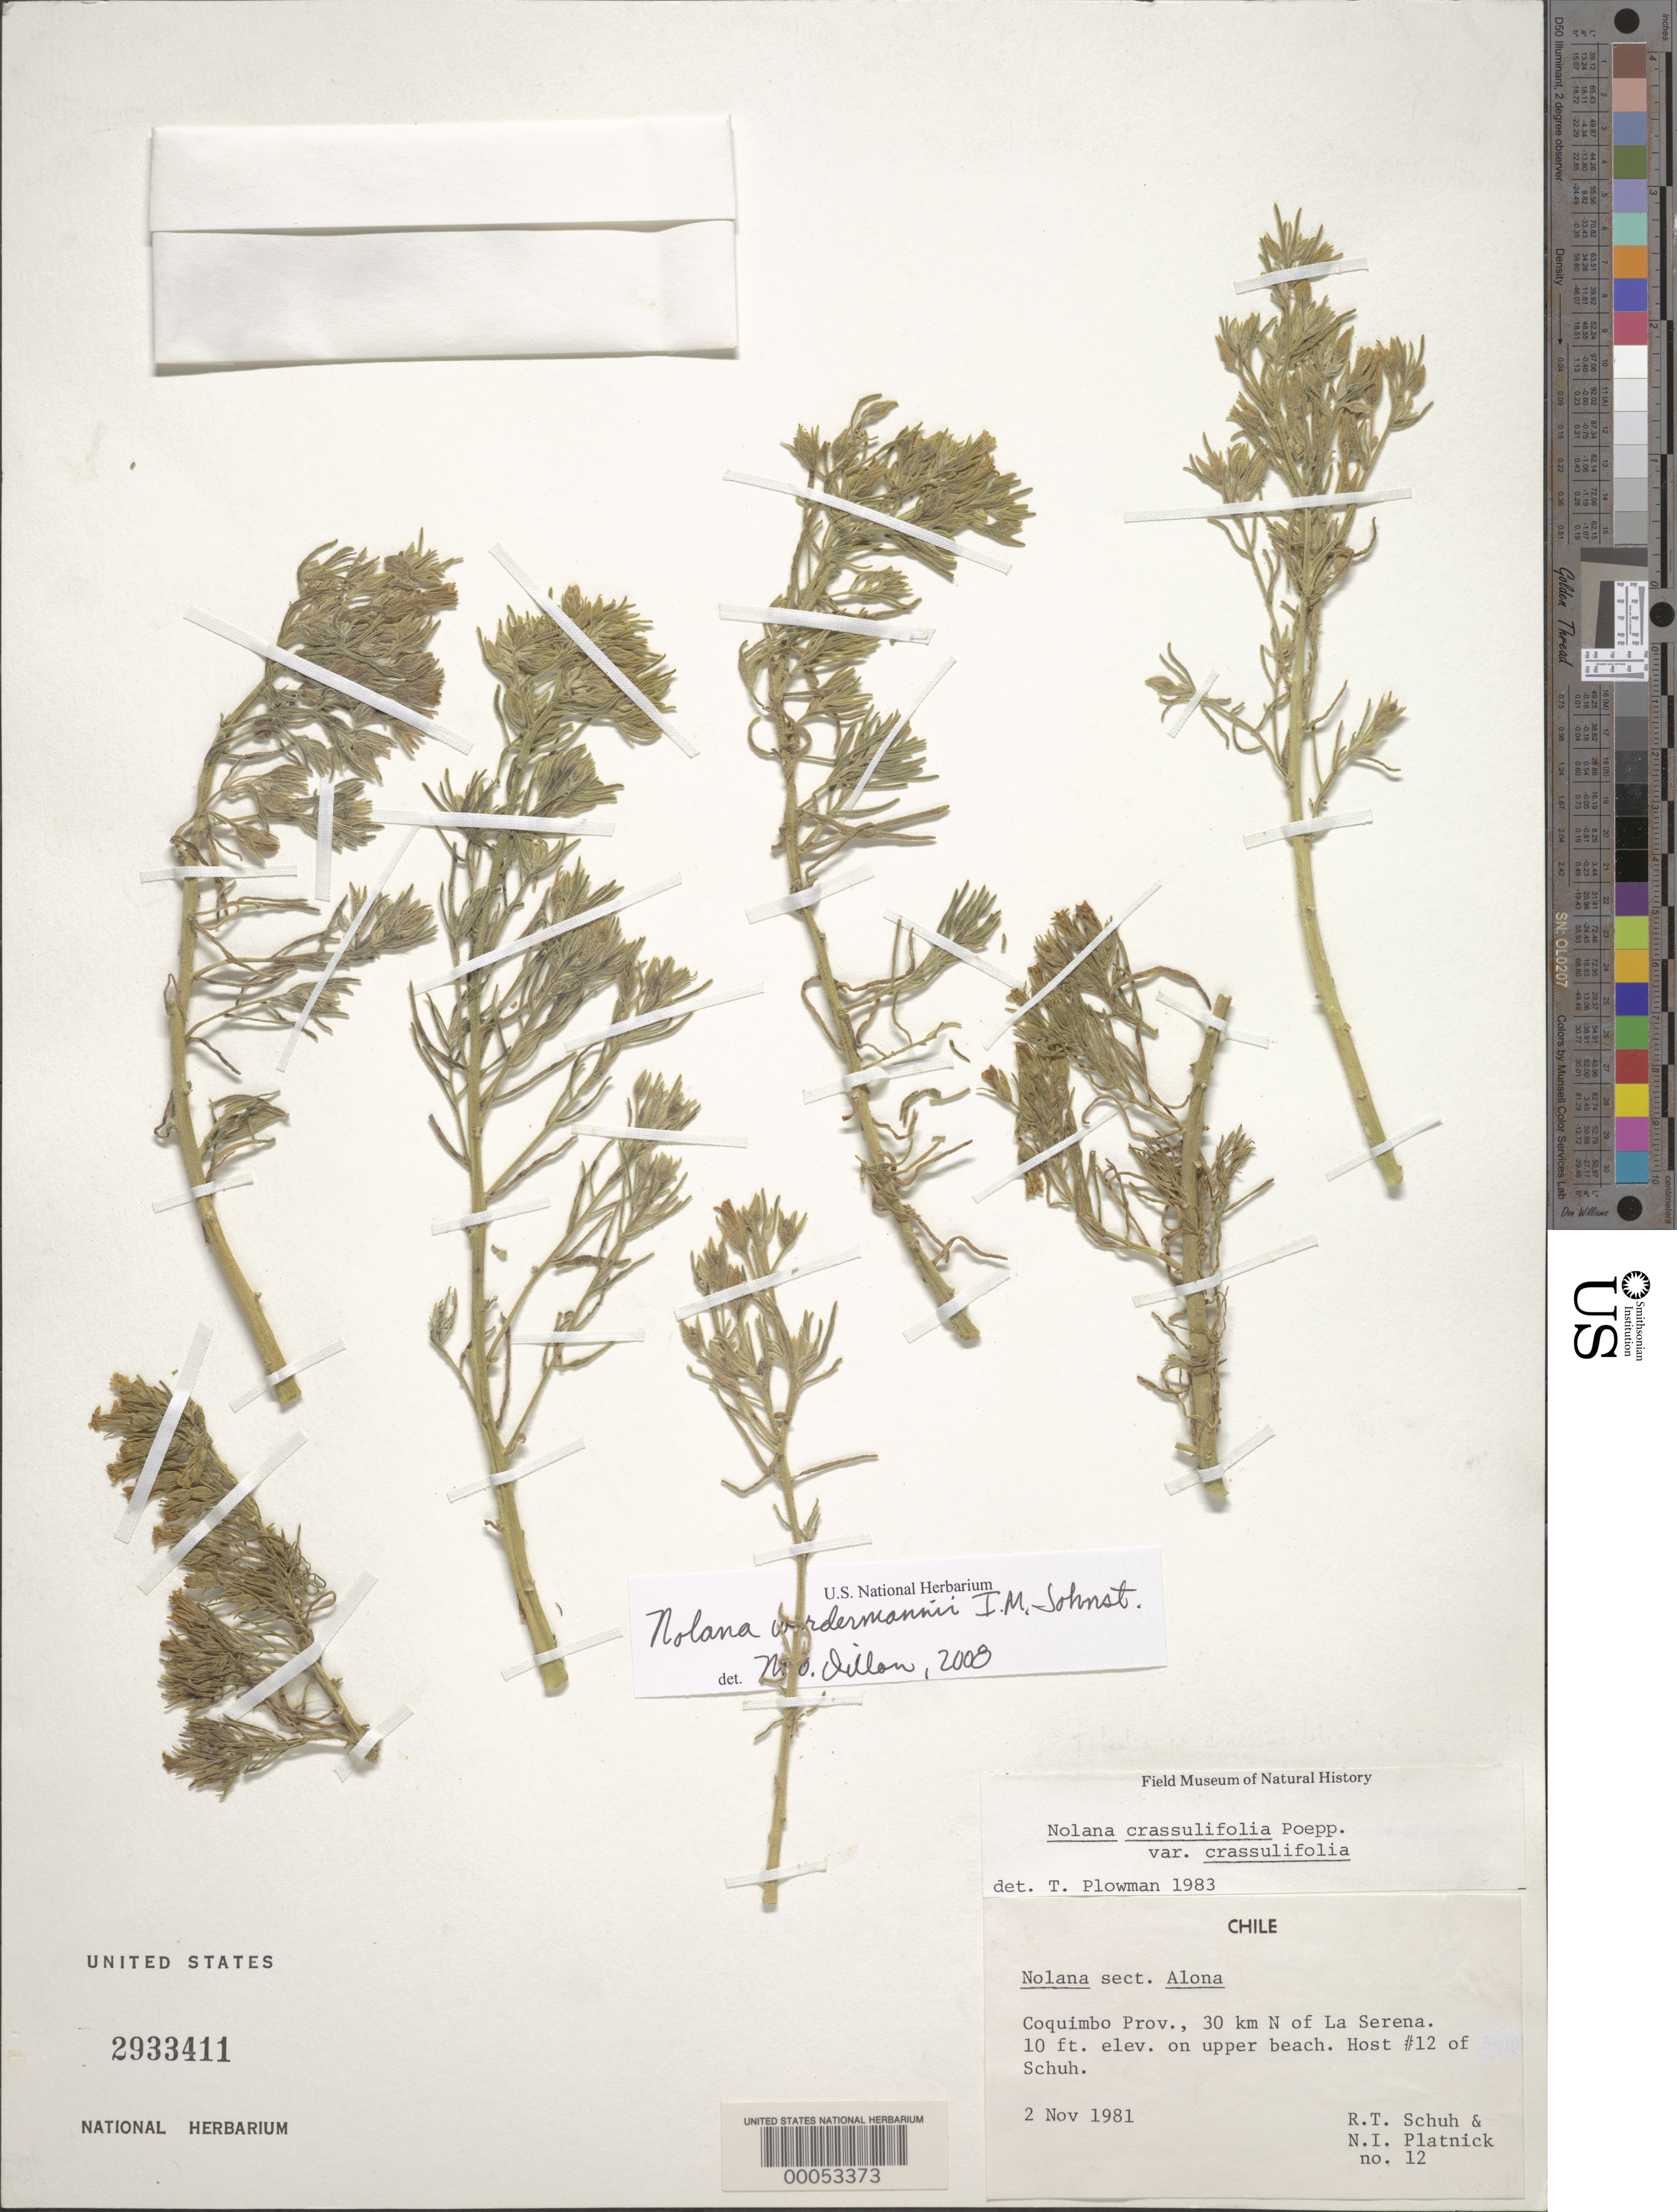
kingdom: Plantae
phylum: Tracheophyta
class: Magnoliopsida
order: Solanales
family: Solanaceae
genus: Nolana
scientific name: Nolana crassulifolia subsp. crassulifolia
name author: Kunze ex Walp.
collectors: R. Schuh & N. Platnick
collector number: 12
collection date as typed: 02 Nov 1981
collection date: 1981-11-02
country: Chile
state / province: Coquimbo (IV)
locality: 30 km. n of la serena.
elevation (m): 3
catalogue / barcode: US 2933411